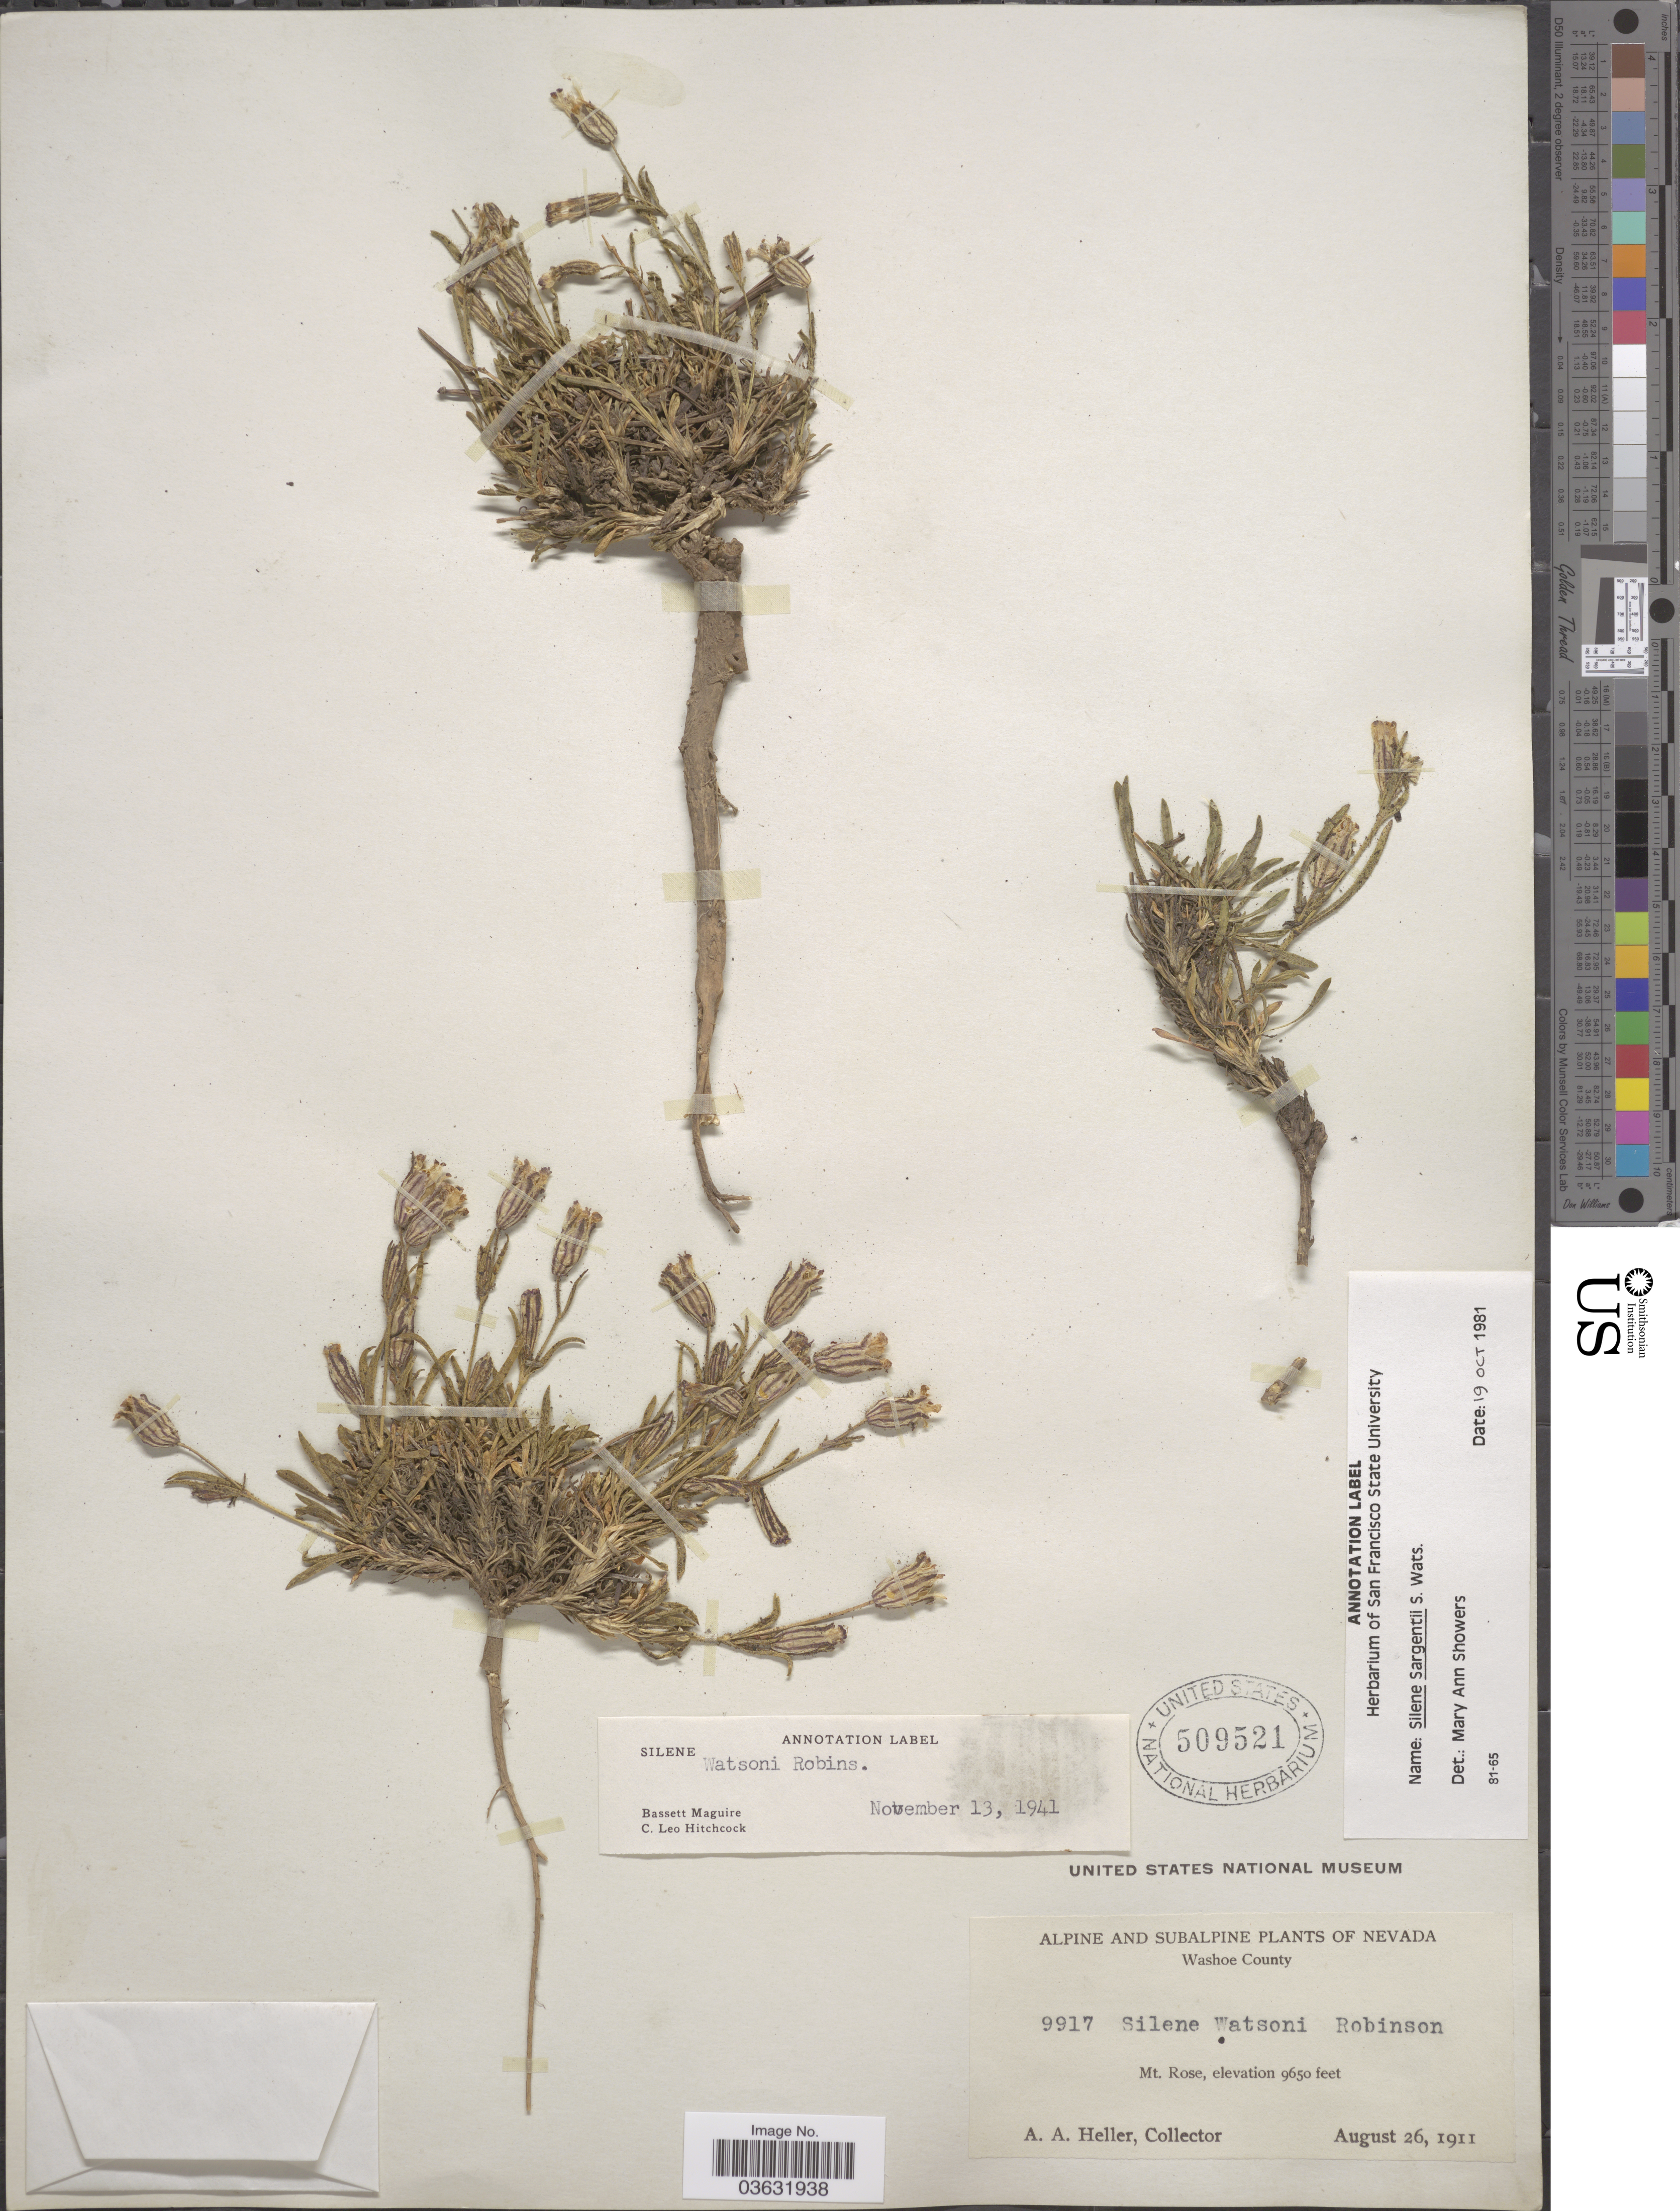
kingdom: Plantae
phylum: Tracheophyta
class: Magnoliopsida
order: Caryophyllales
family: Caryophyllaceae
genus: Silene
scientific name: Silene sargentii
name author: S. Watson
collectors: A. A. Heller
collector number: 9917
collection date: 1911-08-26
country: United States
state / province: Nevada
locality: Alpine and Subalpine. Washoe County. Mt. Rose.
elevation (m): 2941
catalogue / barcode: US 509521